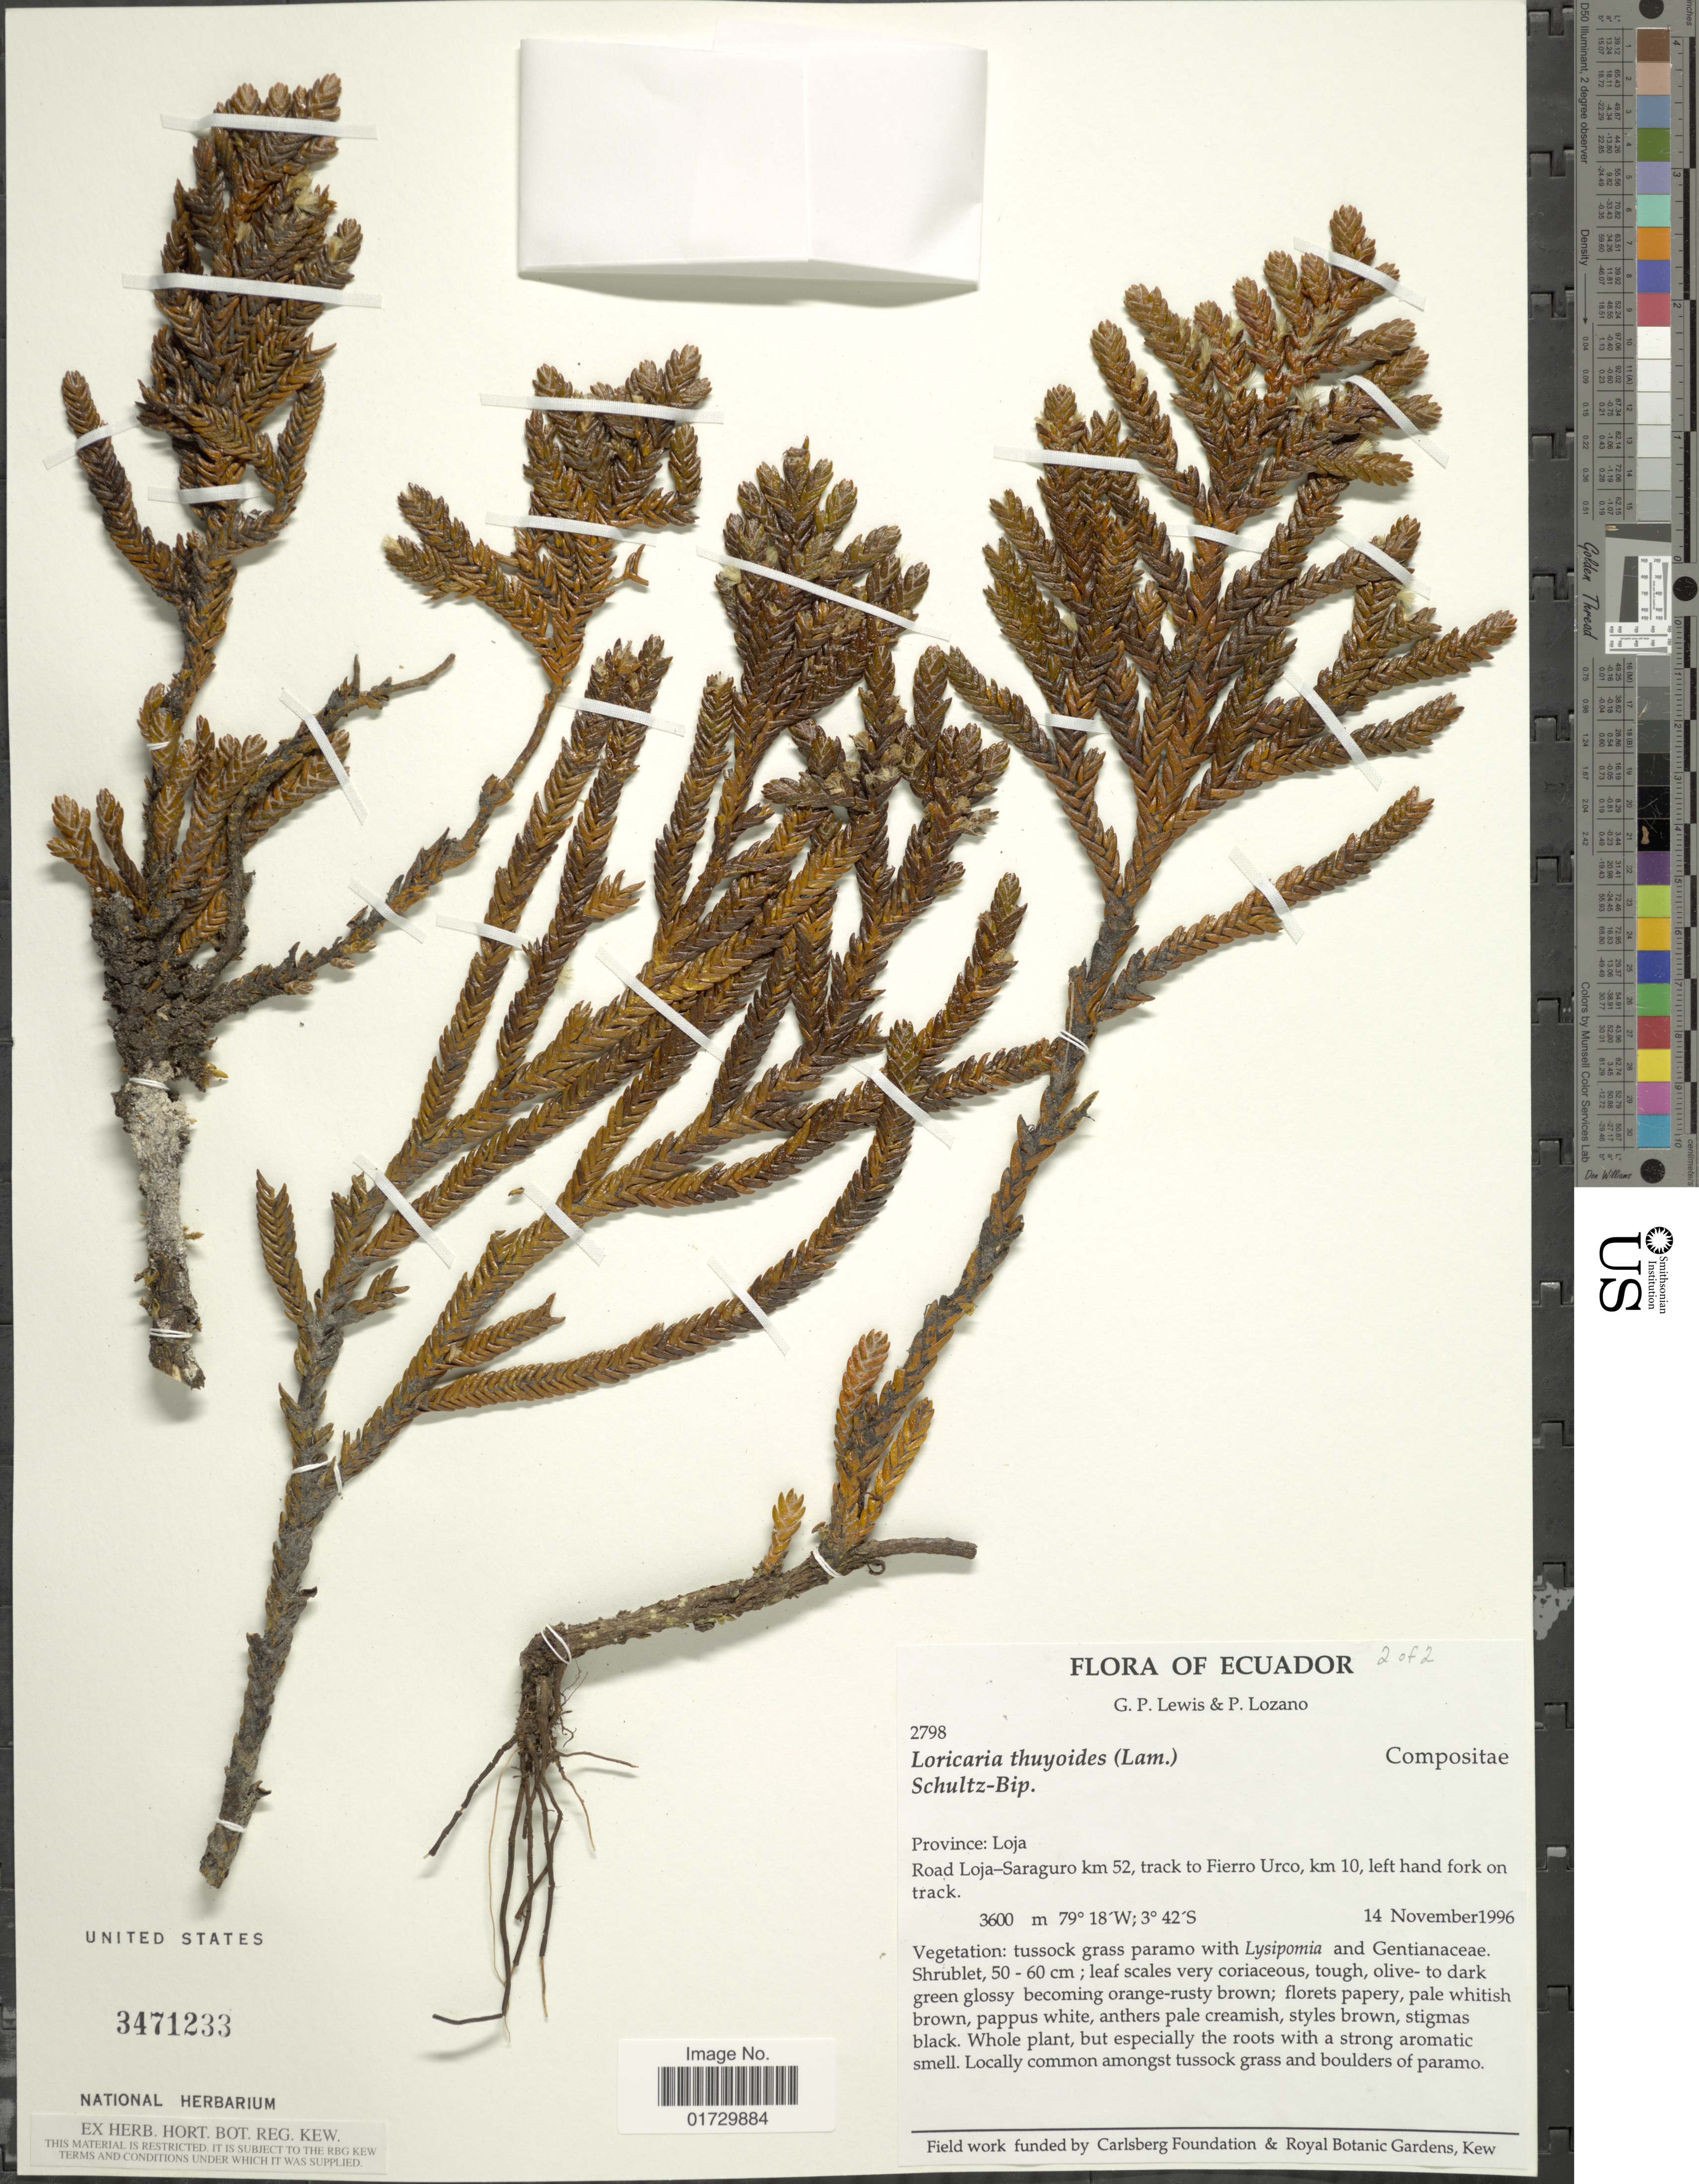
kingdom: Plantae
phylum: Tracheophyta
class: Magnoliopsida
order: Asterales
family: Asteraceae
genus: Loricaria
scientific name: Loricaria thuyoides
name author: (Lam.) Sch. Bip.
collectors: G. P. Lewis & P. Lozano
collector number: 2798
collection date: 1996-11-14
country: Ecuador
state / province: Loja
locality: Road Loja-Saranguro km 52, track to Fierro Urco, km 10, left hand fork on track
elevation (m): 3600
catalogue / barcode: US 3471233